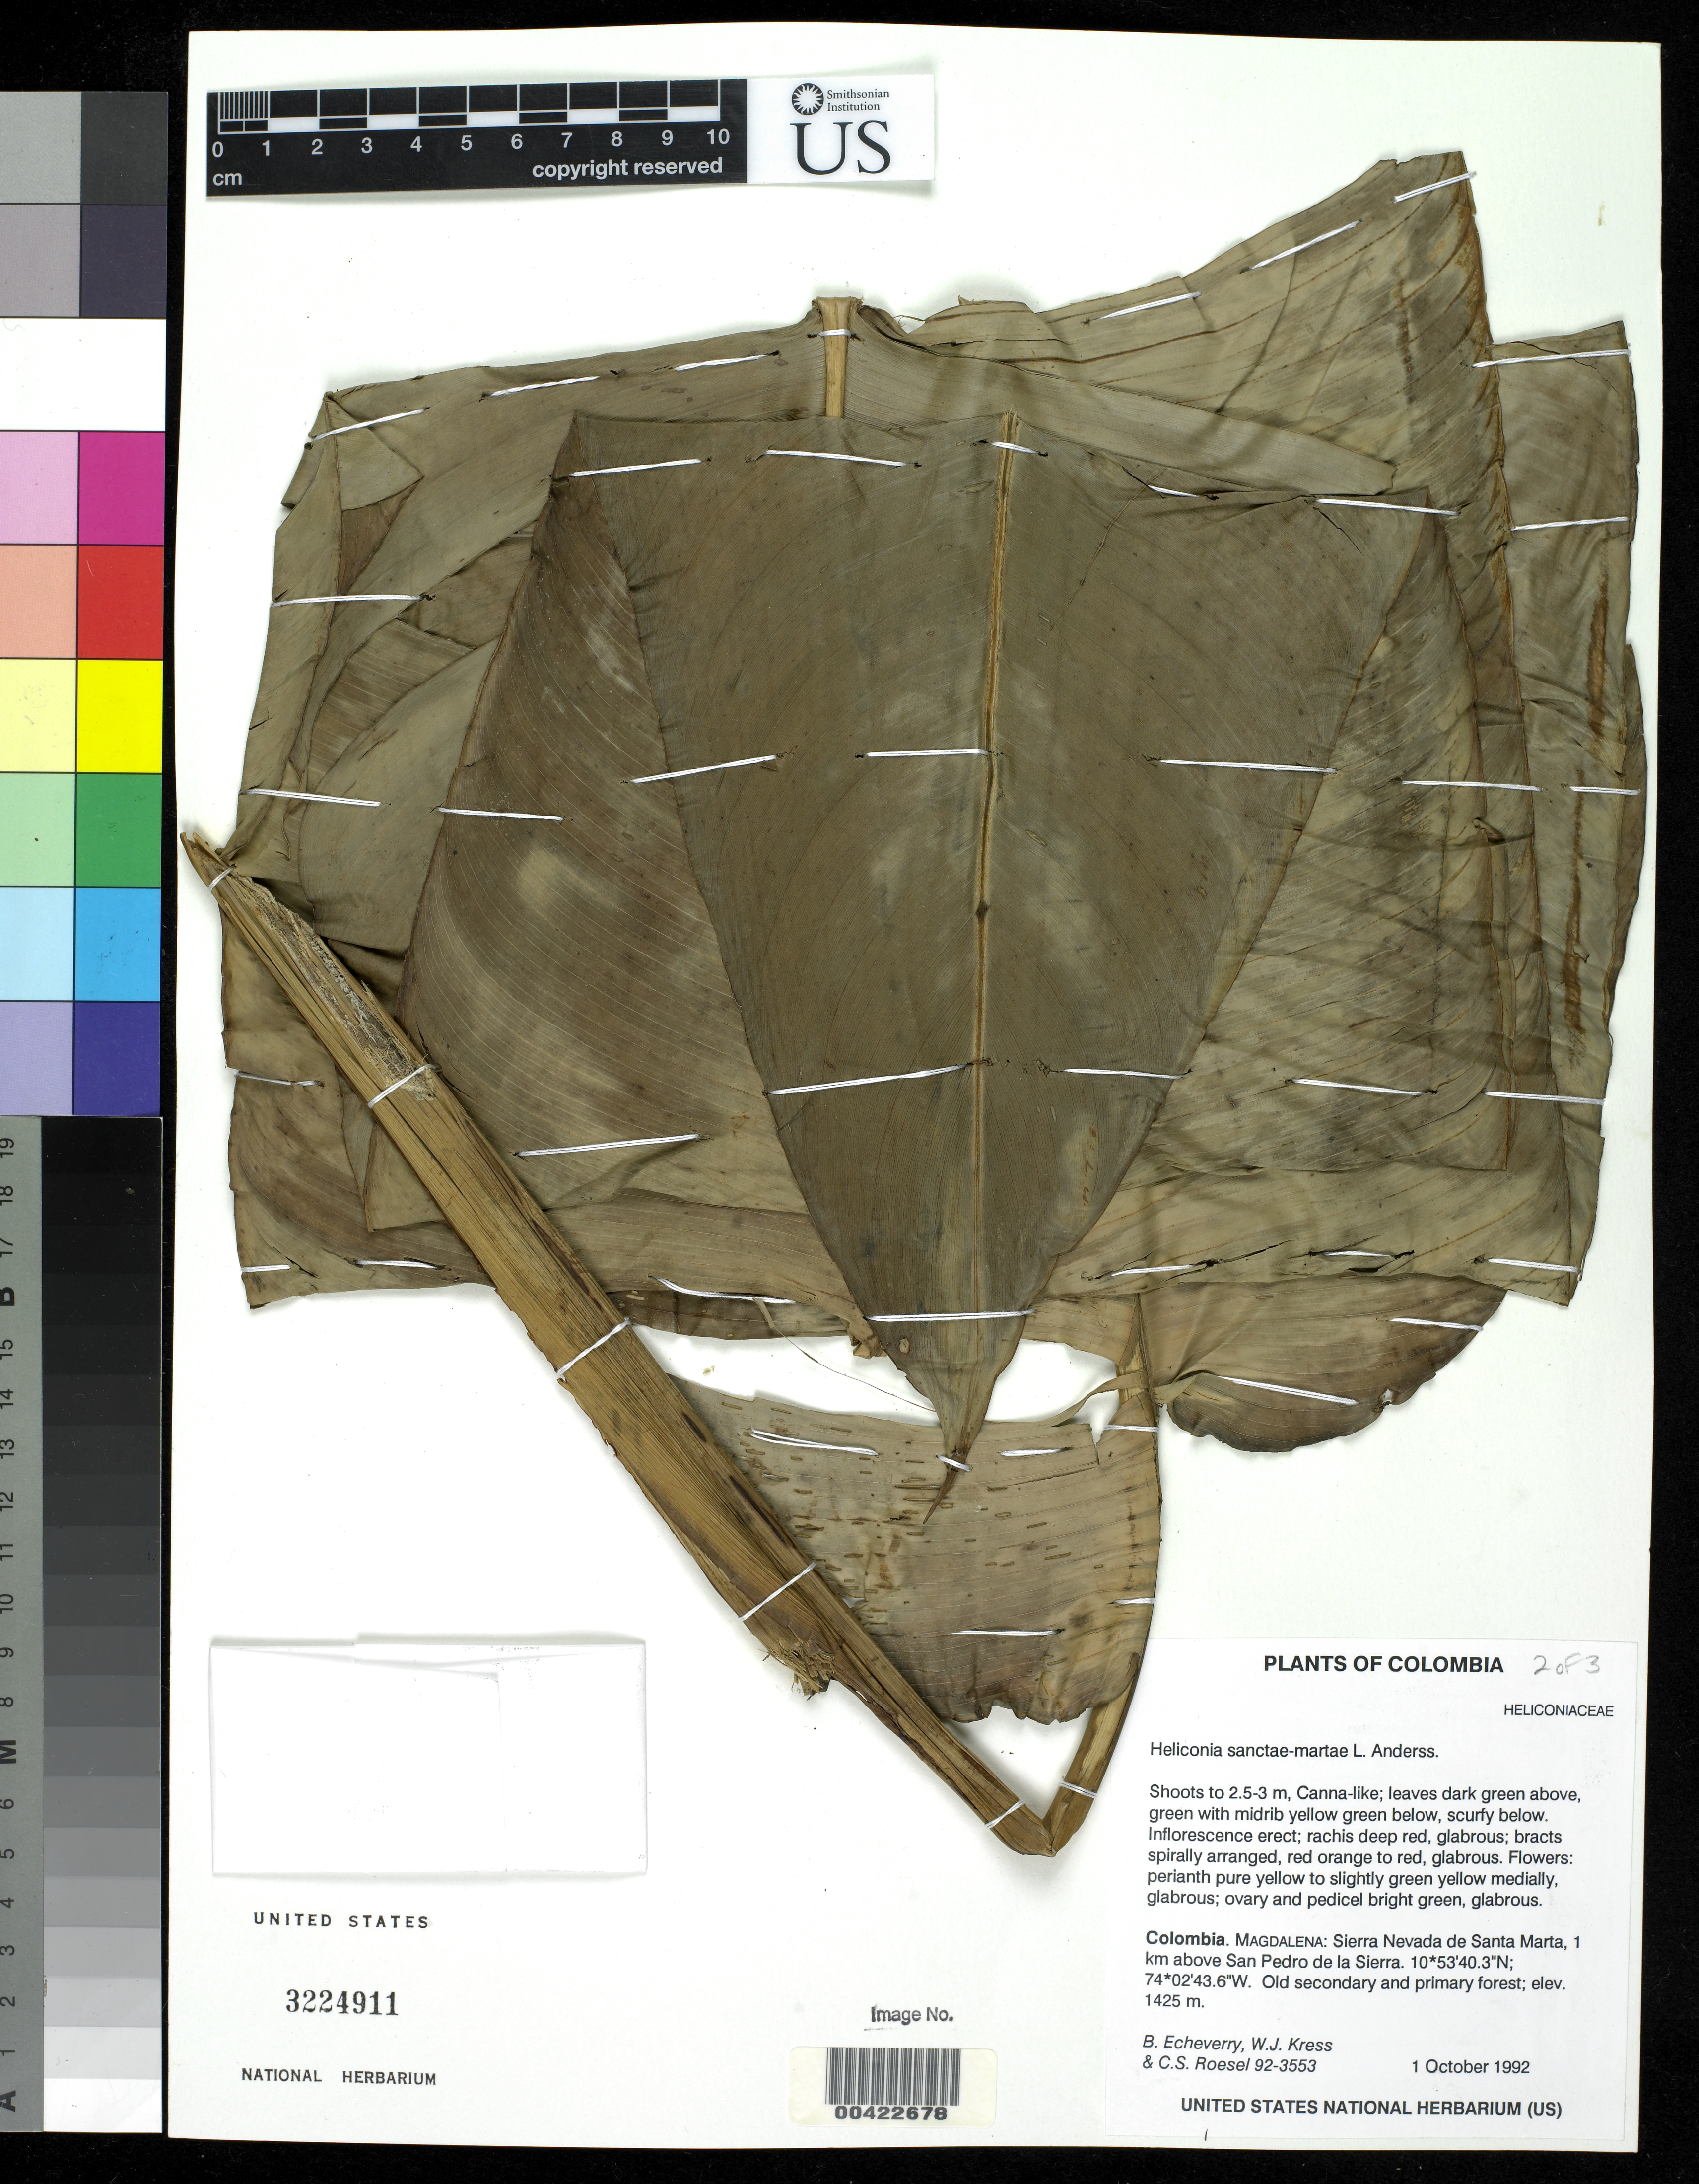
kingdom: Plantae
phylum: Tracheophyta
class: Liliopsida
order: Zingiberales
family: Heliconiaceae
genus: Heliconia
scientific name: Heliconia sanctae-martae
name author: L. Andersson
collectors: B. Echeverry, W. J. Kress & C. S. Roesel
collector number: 92-3553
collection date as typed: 01 Oct 1992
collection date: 1992-10-01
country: Colombia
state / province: Magdalena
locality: Sierra Nevada de Santa Marta, from San Pedro de La Sierra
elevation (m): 434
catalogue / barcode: US 3224911